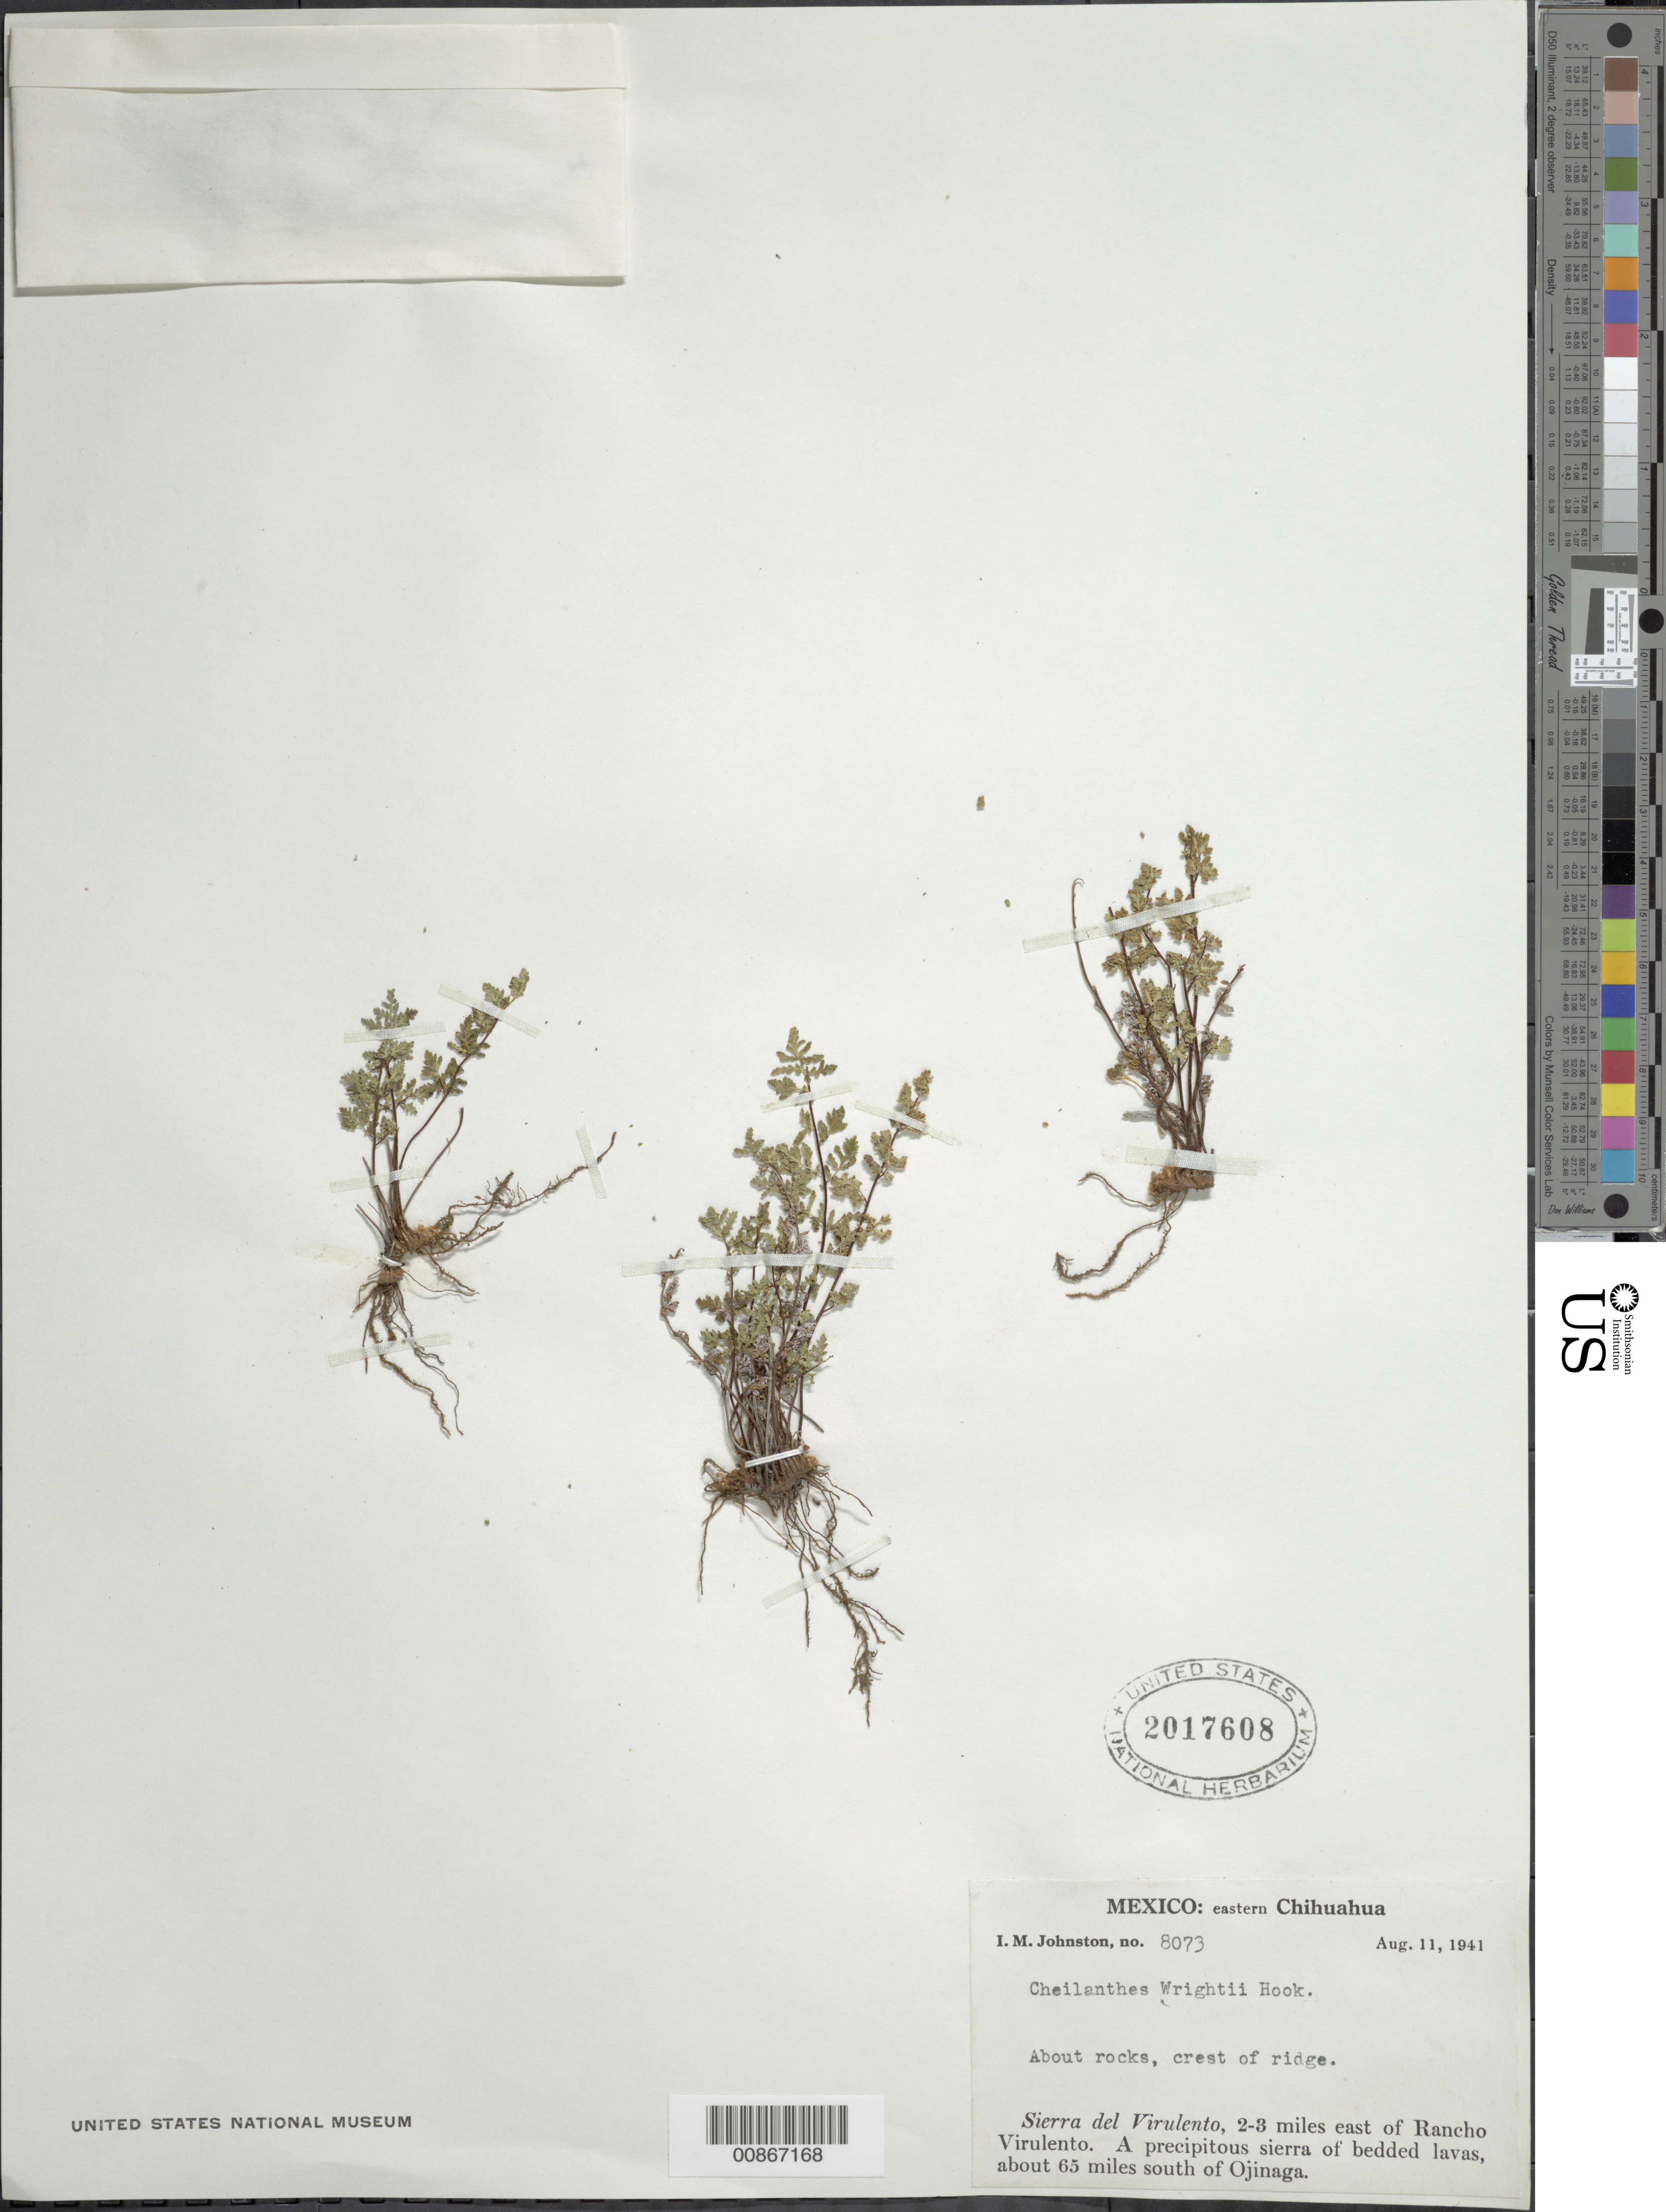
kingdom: Plantae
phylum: Tracheophyta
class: Polypodiopsida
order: Polypodiales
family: Pteridaceae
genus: Cheilanthes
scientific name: Cheilanthes wrightii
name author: Hook.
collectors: I.M. Johnston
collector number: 8073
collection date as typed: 11 Aug 1941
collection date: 1941-08-11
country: Mexico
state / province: Chihuahua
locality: Eastern Chihuahua. Sierra del Virulento, 2-3 miles east of Rancho Virulento. A precipitous sierra of bedded lavas, about 65 miles south of Ojinaga.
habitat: About rocks, crest of ridge.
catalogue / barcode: US 2017608